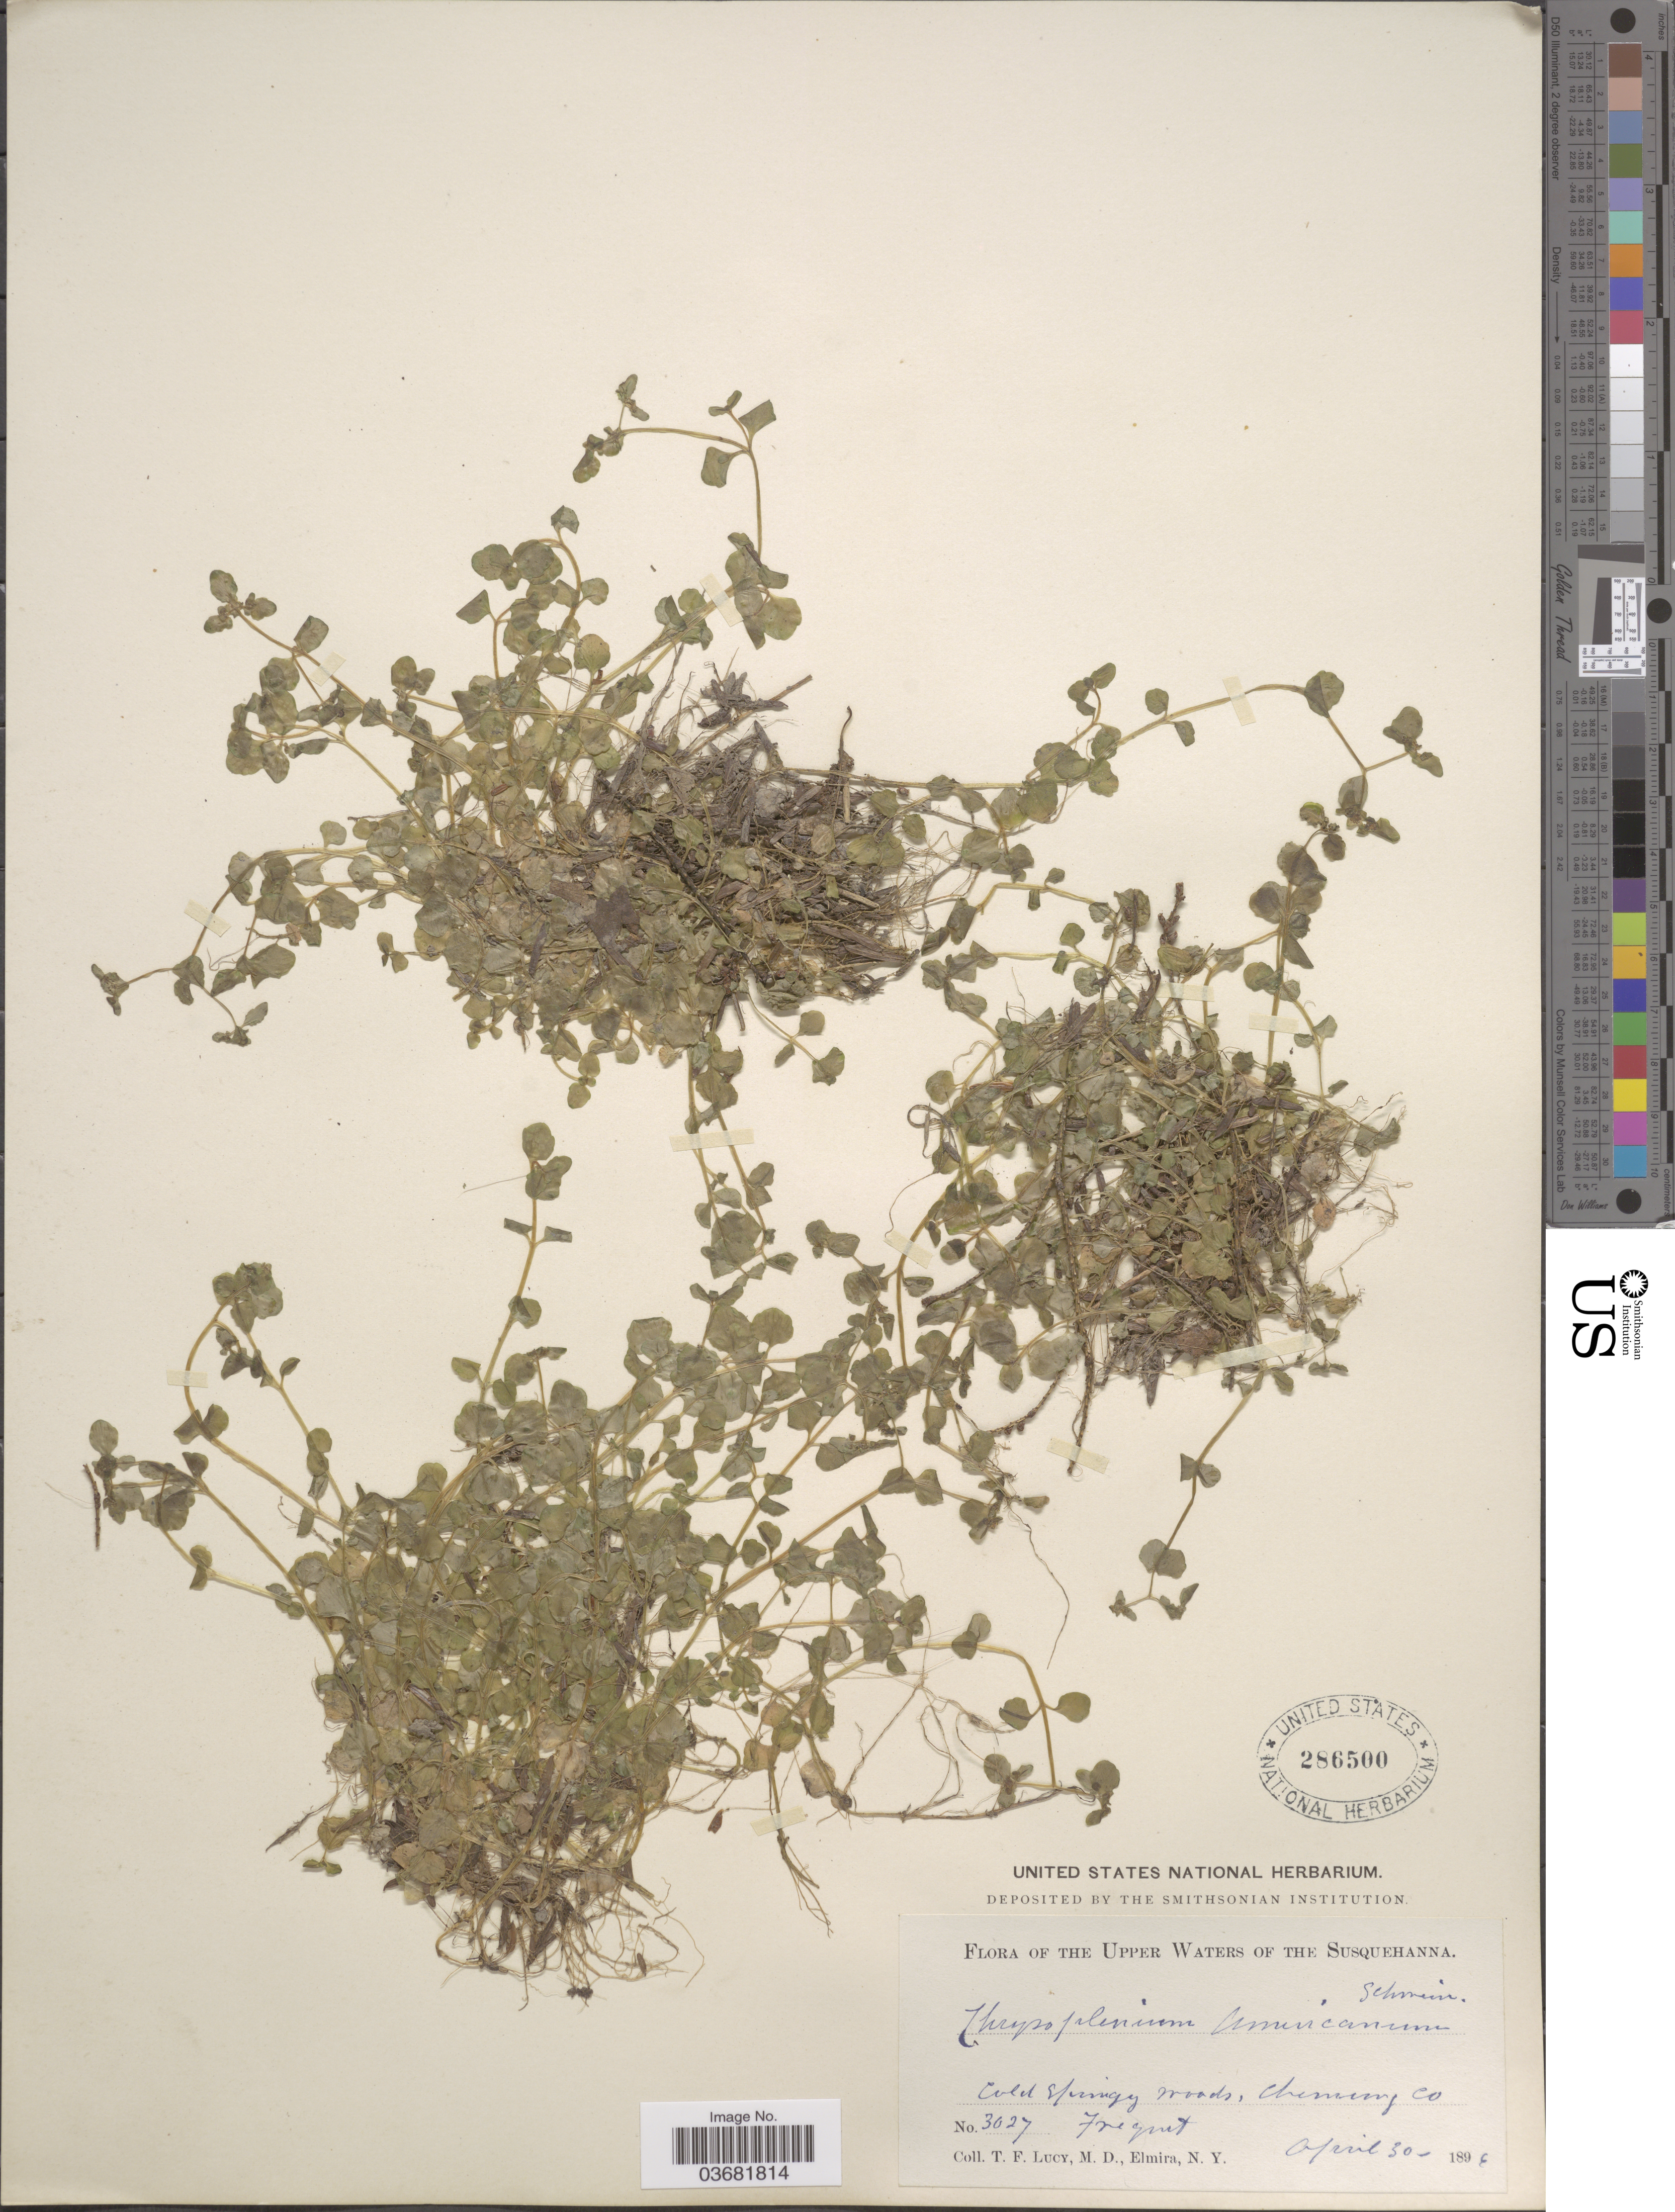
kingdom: Plantae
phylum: Tracheophyta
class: Magnoliopsida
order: Saxifragales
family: Saxifragaceae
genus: Chrysosplenium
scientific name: Chrysosplenium americanum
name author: Schwein.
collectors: T. Lucy & M. Elmira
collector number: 3027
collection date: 1896-04-30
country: United States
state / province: New York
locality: The Upper Waters of the Susquehanna. Cold Springy woods, Chemung Co.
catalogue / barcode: US 286500